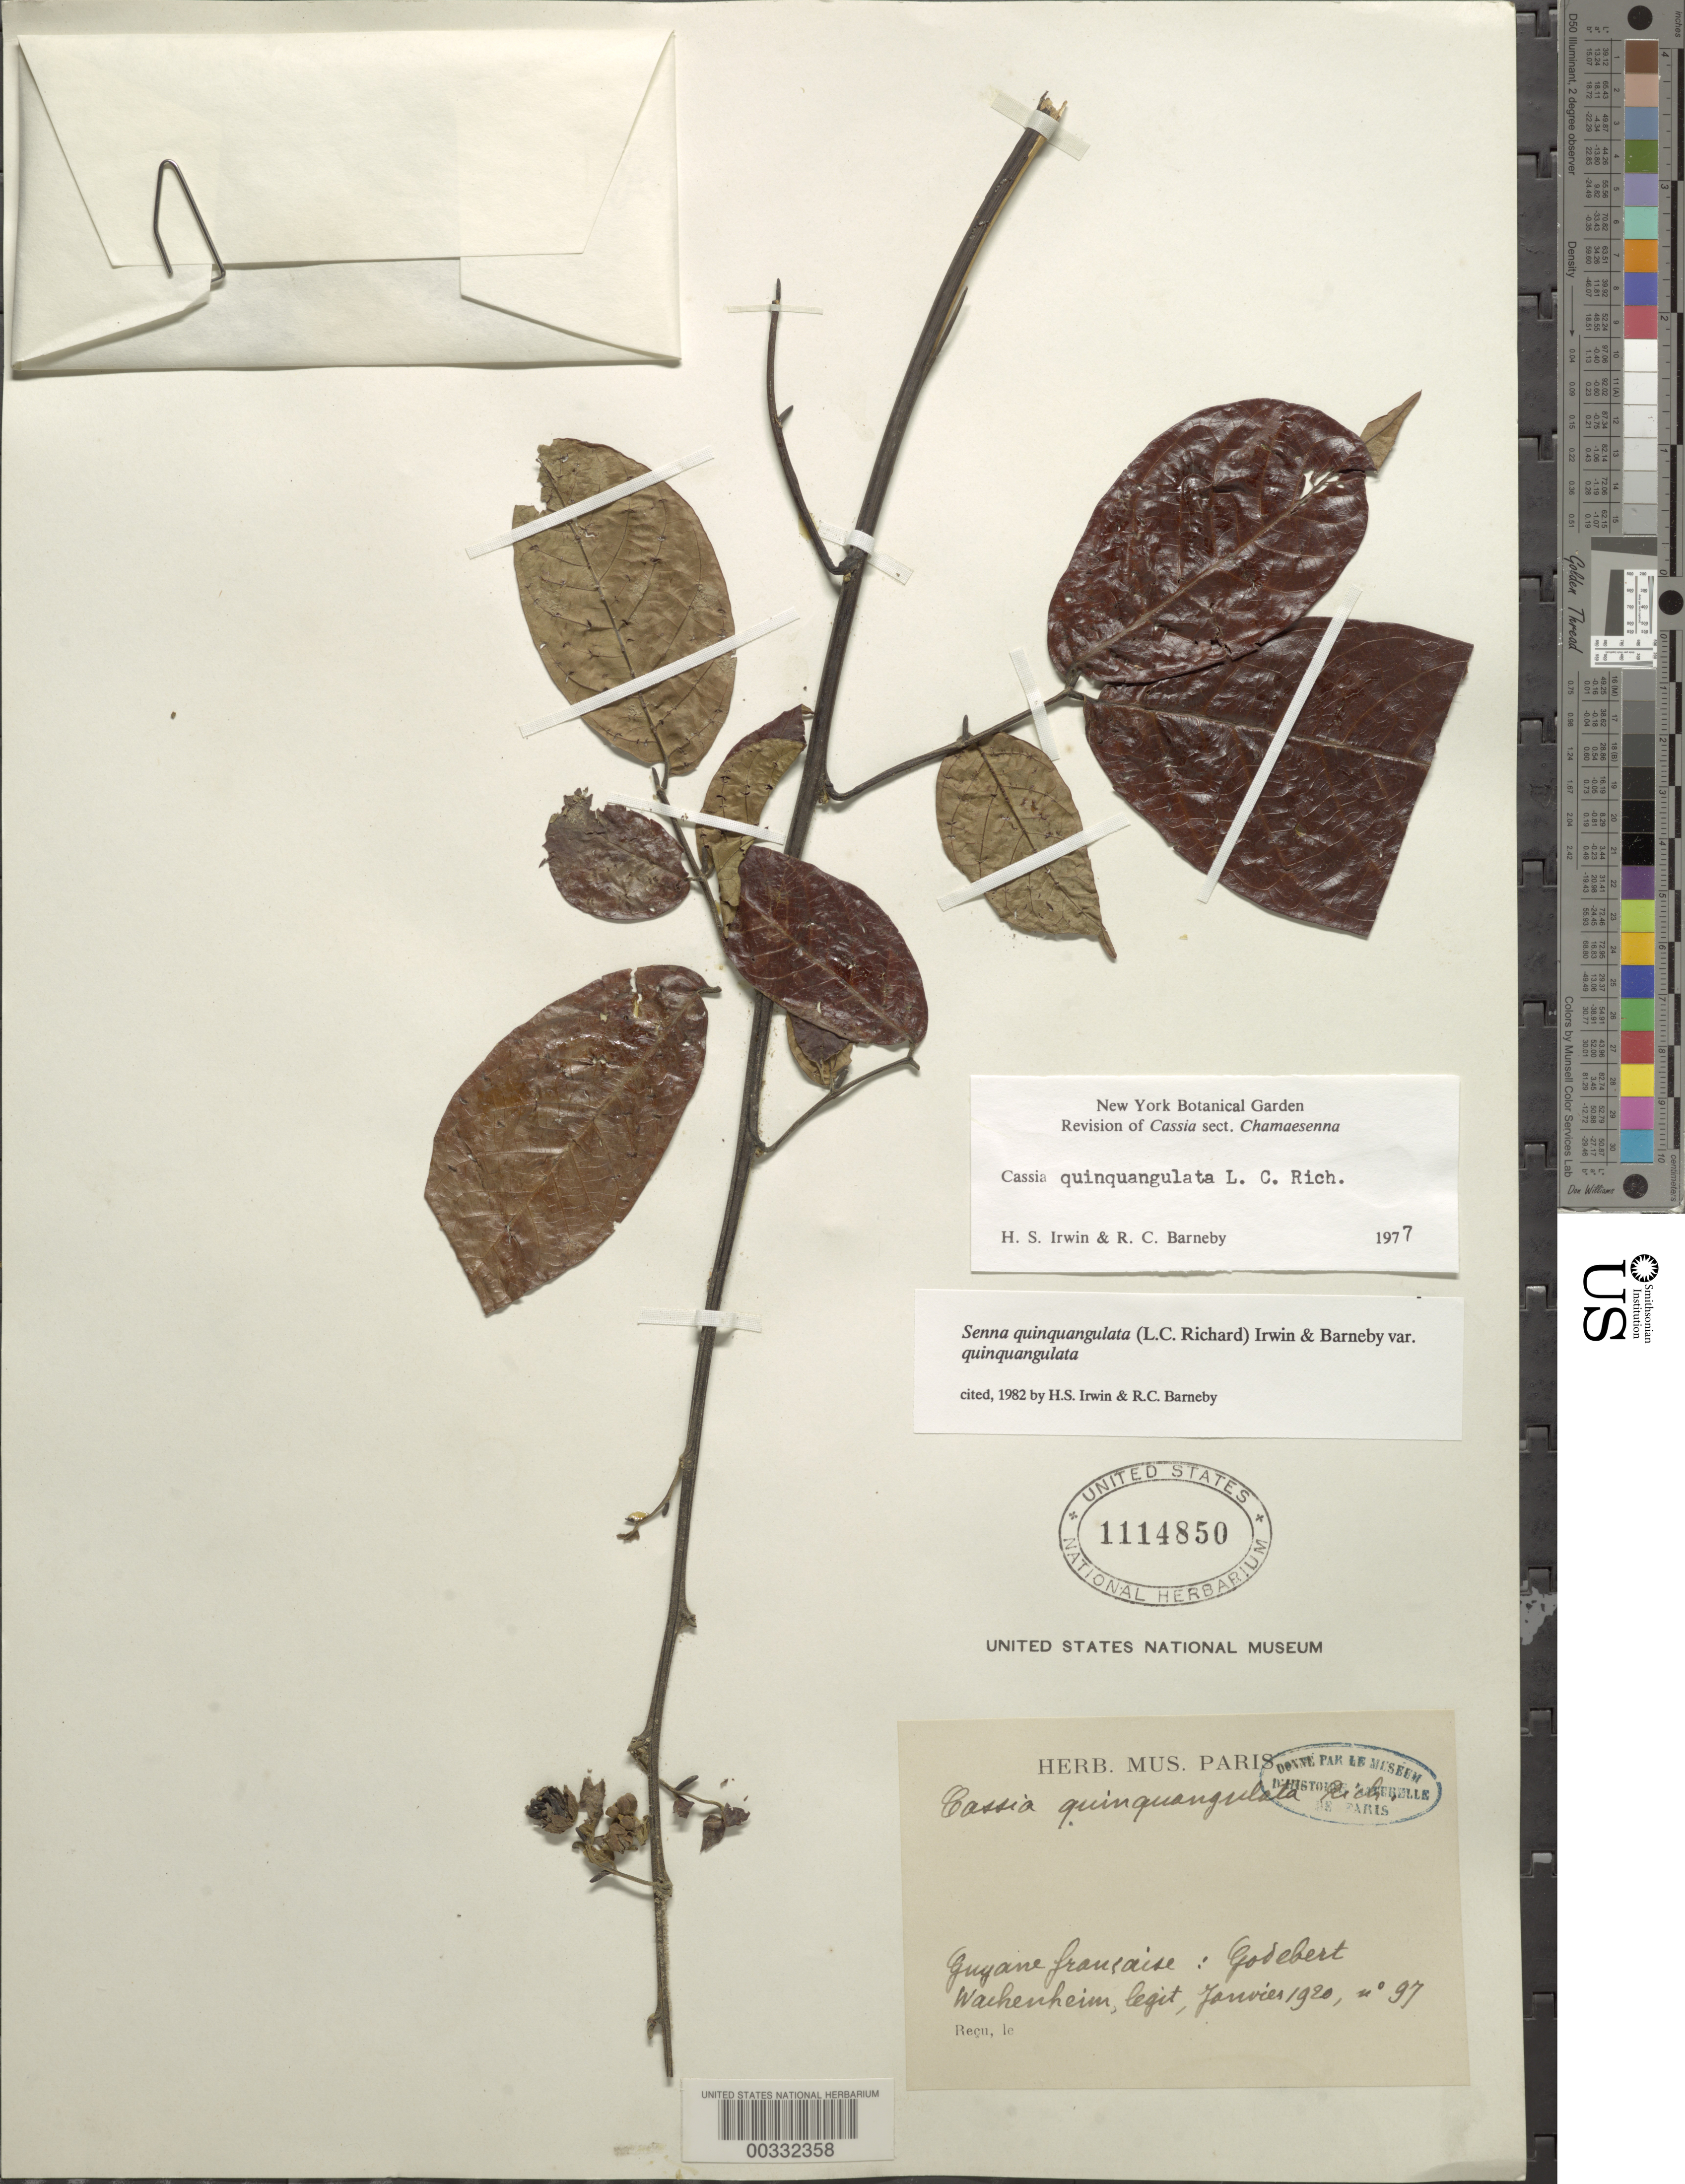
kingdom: Plantae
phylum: Tracheophyta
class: Magnoliopsida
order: Fabales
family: Fabaceae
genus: Senna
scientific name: Senna quinquangulata var. quinquangulata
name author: H.S. Irwin & Barneby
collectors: G. Wachenheim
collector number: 97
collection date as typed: Jan 1920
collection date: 1920-01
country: French Guiana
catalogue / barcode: US 1114850